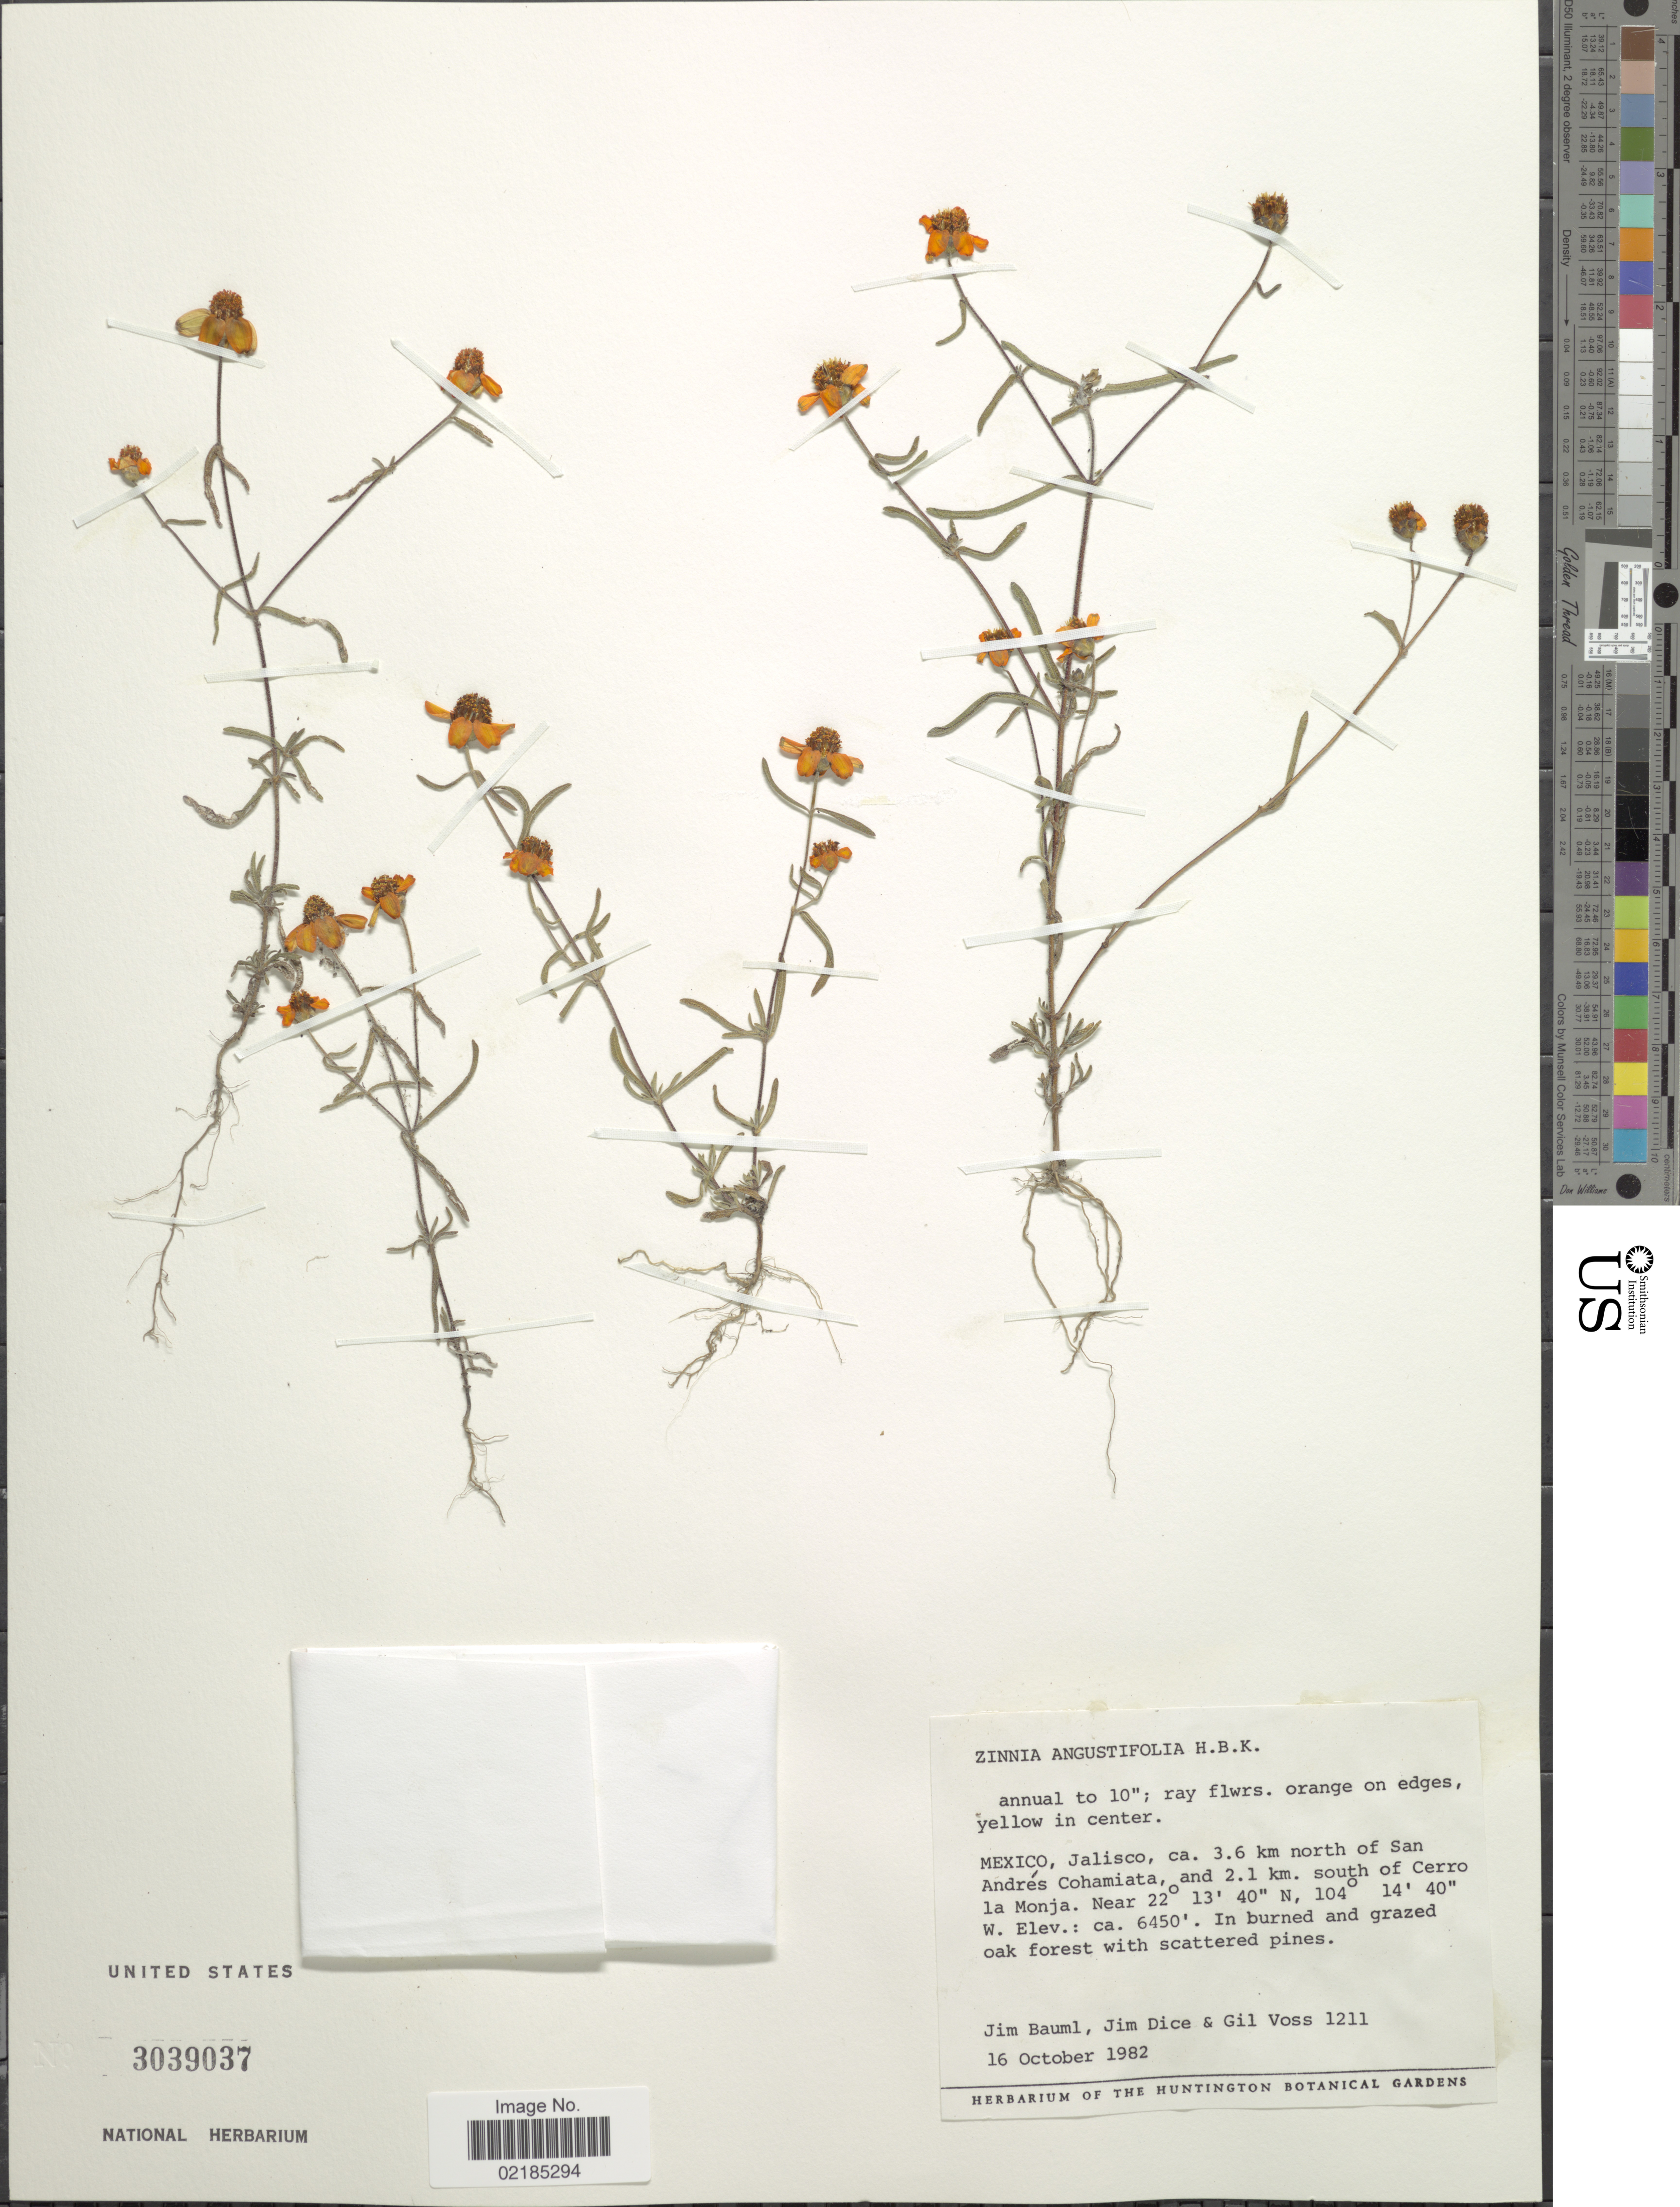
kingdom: Plantae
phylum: Tracheophyta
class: Magnoliopsida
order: Asterales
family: Asteraceae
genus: Zinnia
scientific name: Zinnia angustifolia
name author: Kunth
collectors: J. Bauml, J. Dice & G. Voss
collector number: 1211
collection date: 1982-10-16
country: Mexico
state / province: Jalisco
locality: Ca. 3.6 km north of San Andres Cochamita, and 2.1 km south of Cerro la Monja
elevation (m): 1966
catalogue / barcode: US 3039037